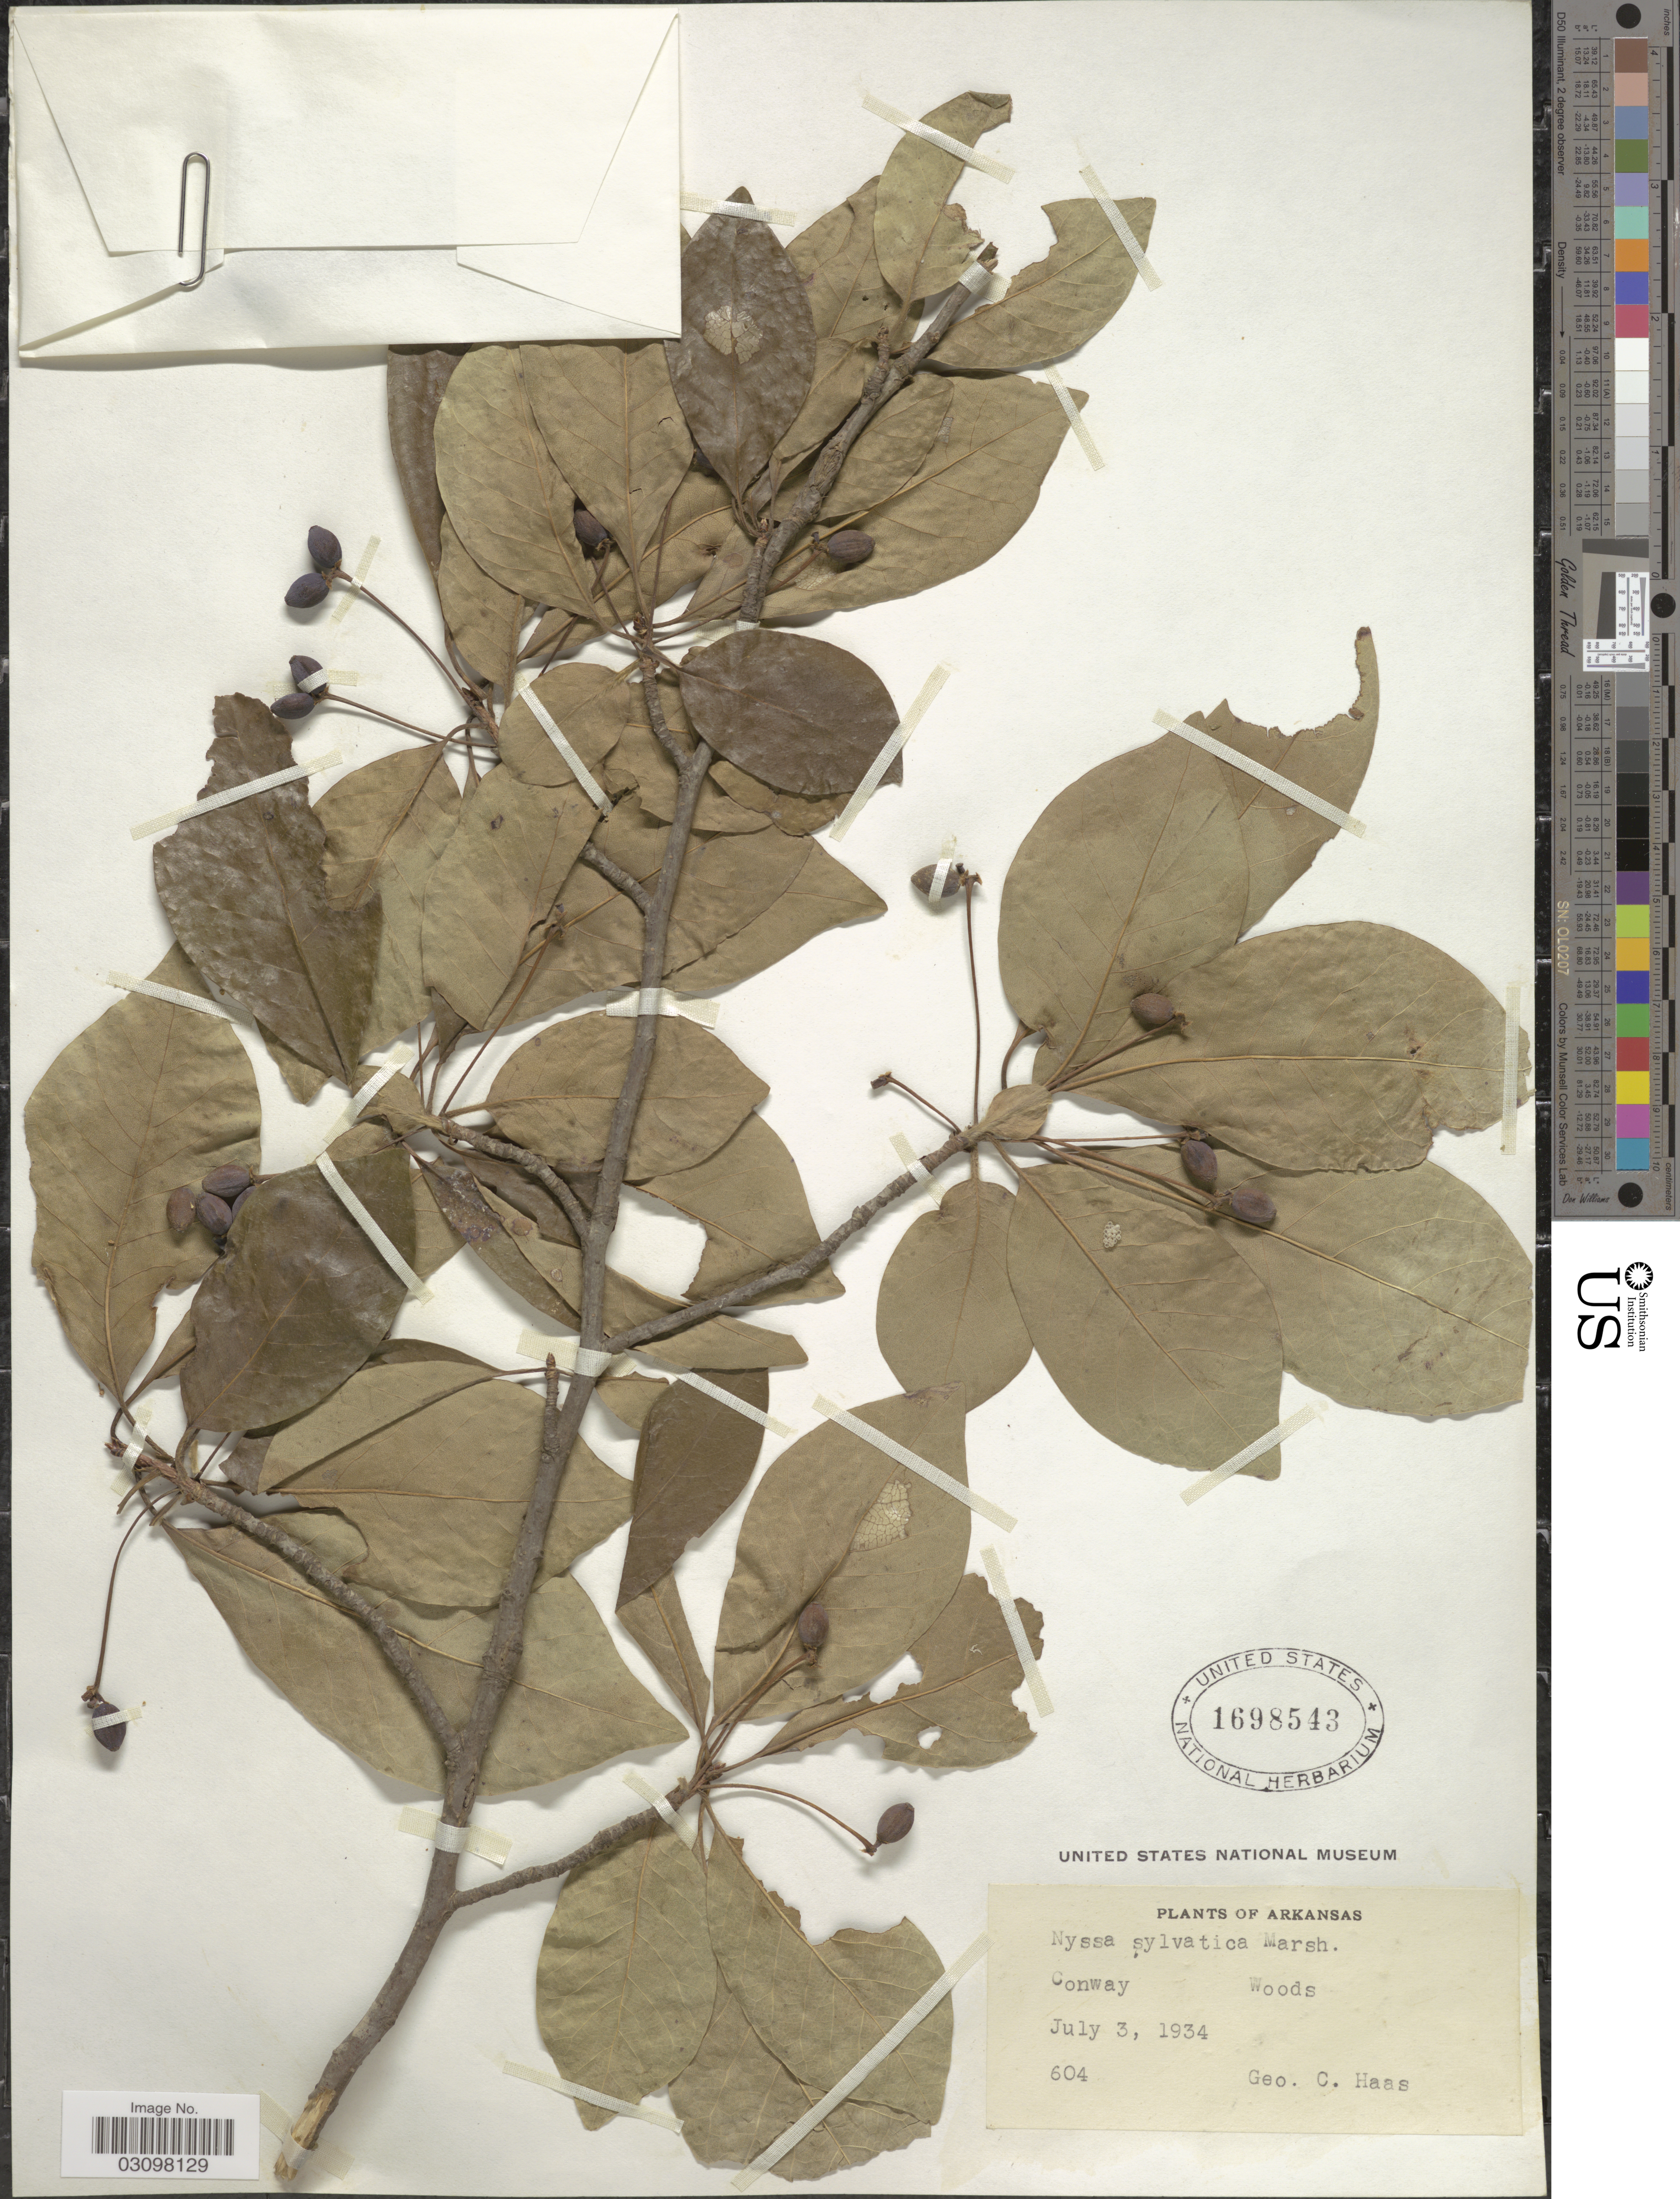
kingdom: Plantae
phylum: Tracheophyta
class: Magnoliopsida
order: Cornales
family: Nyssaceae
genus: Nyssa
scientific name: Nyssa sylvatica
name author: Marshall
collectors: G. Haas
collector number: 604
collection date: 1934-07-03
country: United States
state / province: Arkansas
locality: Conway.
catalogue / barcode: US 1698543